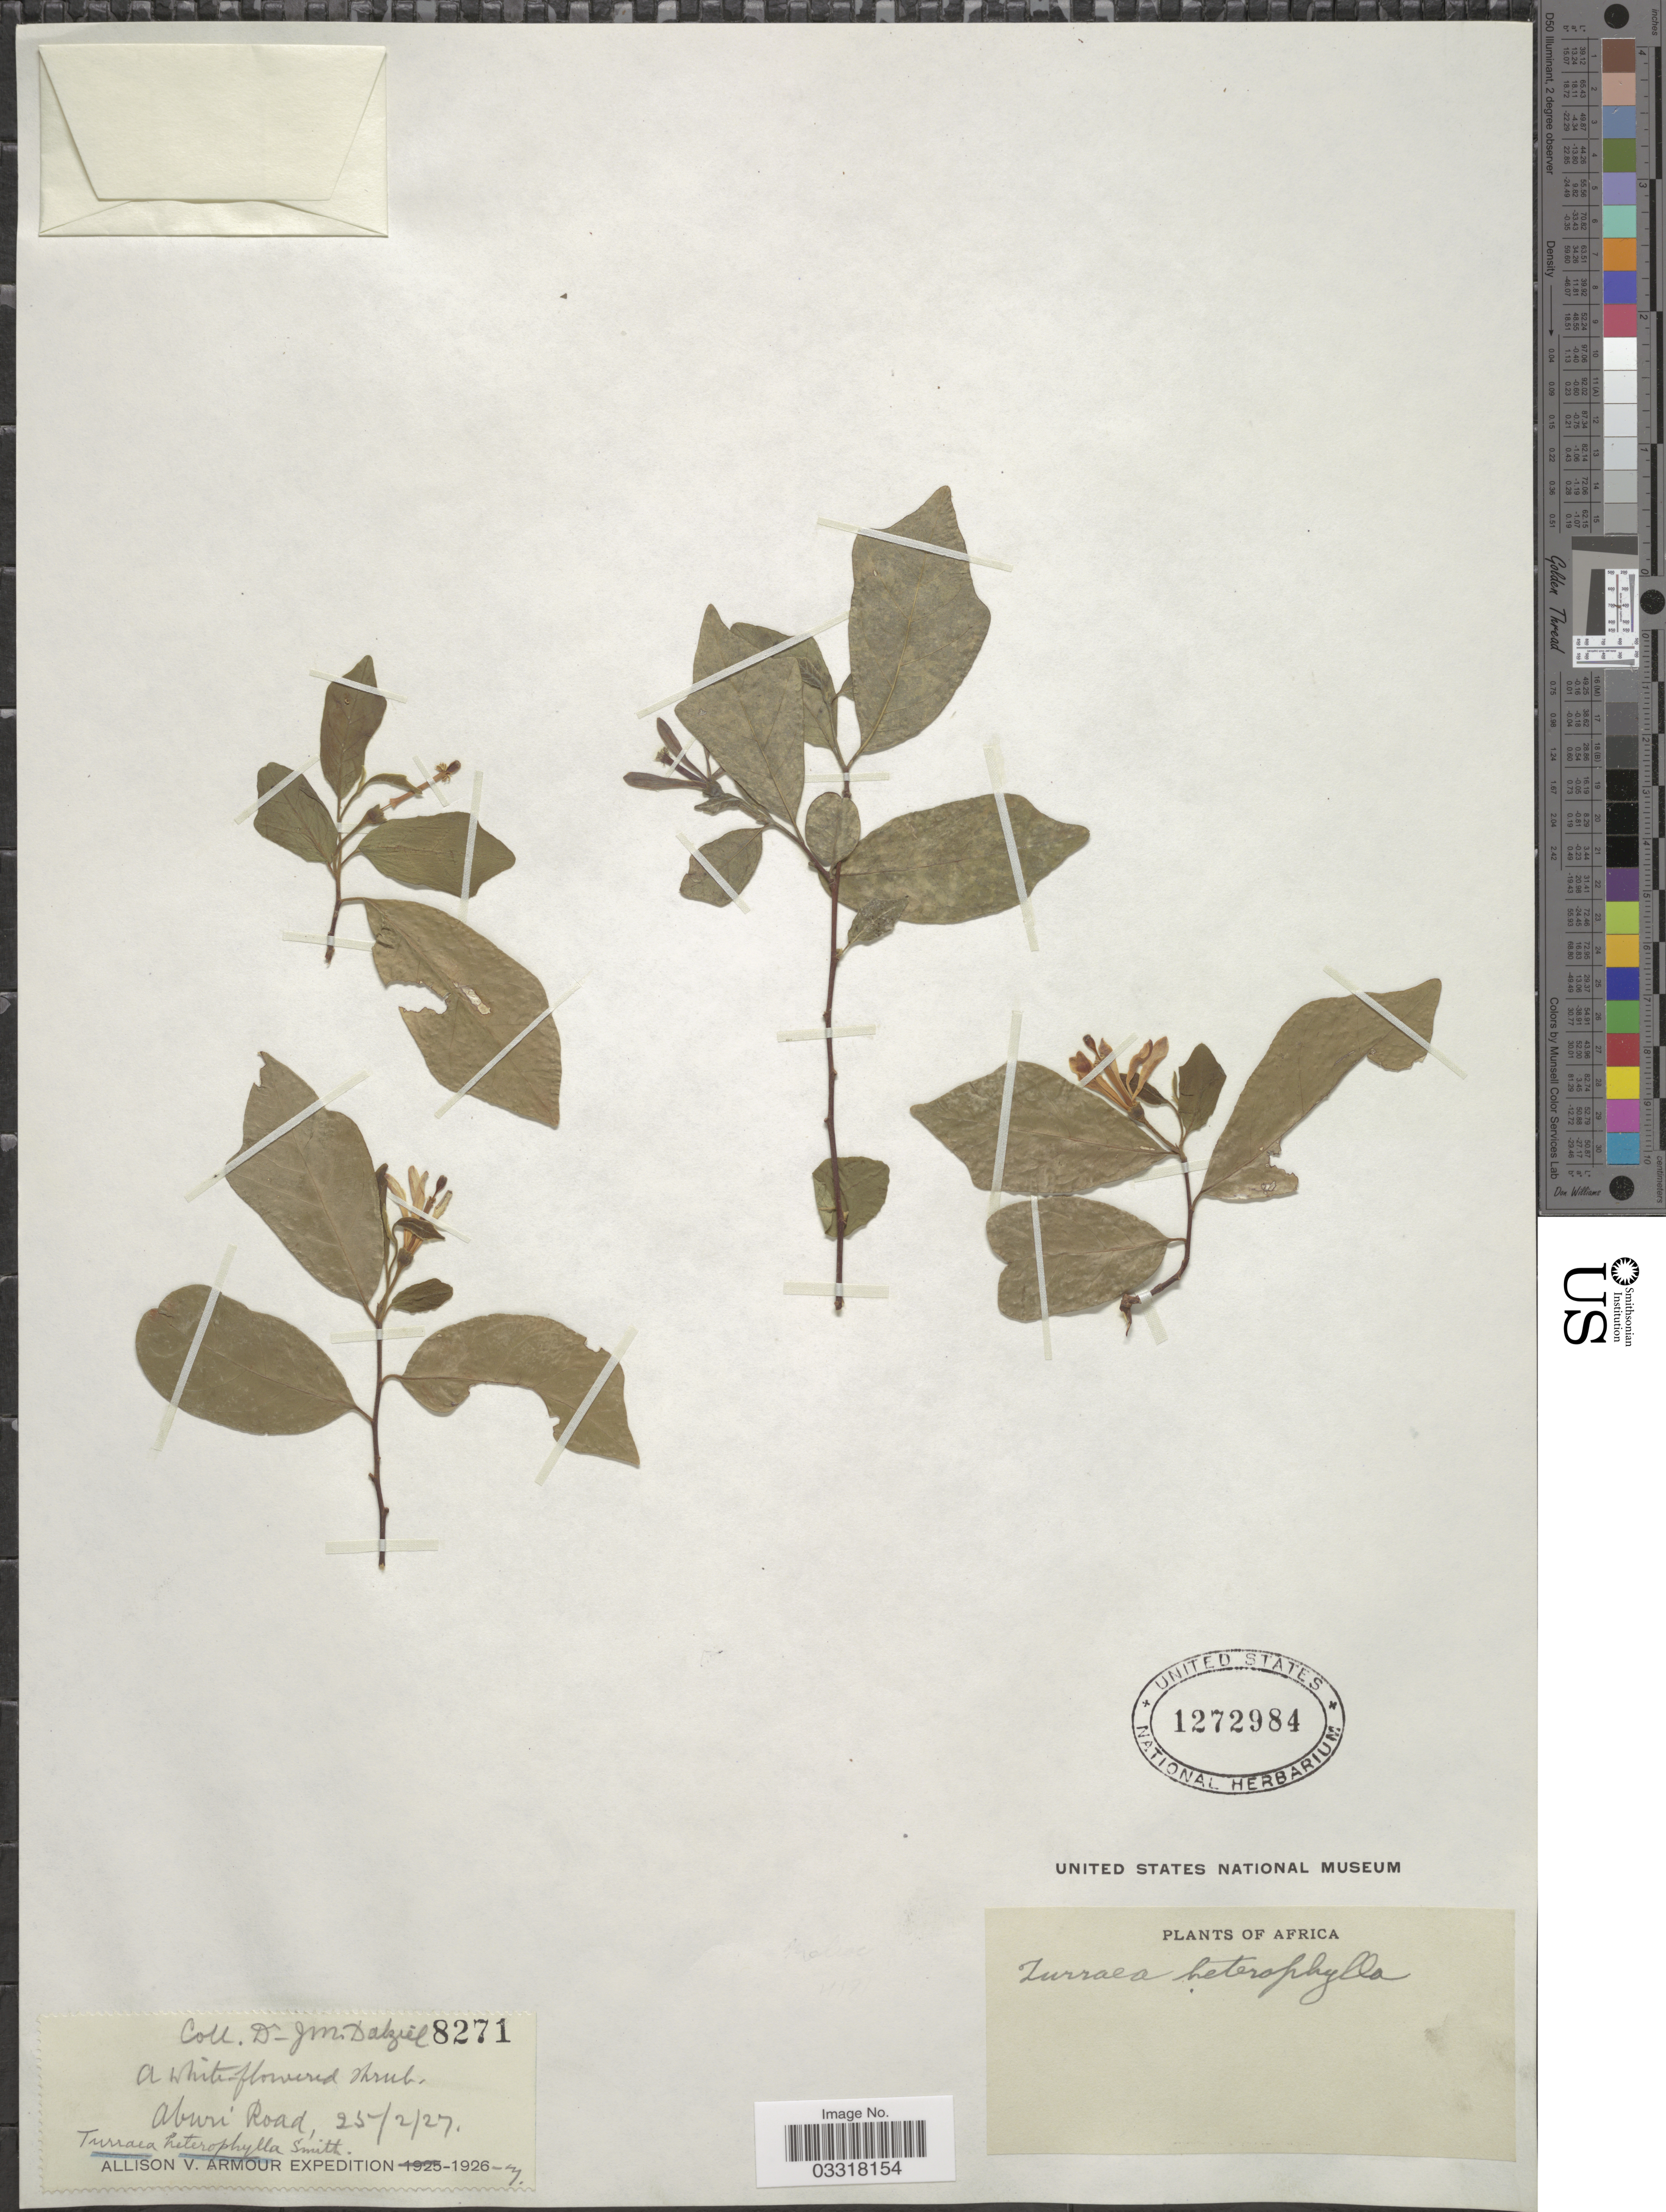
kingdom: Plantae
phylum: Tracheophyta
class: Magnoliopsida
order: Sapindales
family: Meliaceae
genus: Turraea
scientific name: Turraea heterophylla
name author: Sm.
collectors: J. Dalziel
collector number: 8271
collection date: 1927-02-25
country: Ghana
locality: Aburi Road. Africa.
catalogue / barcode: US 1272984